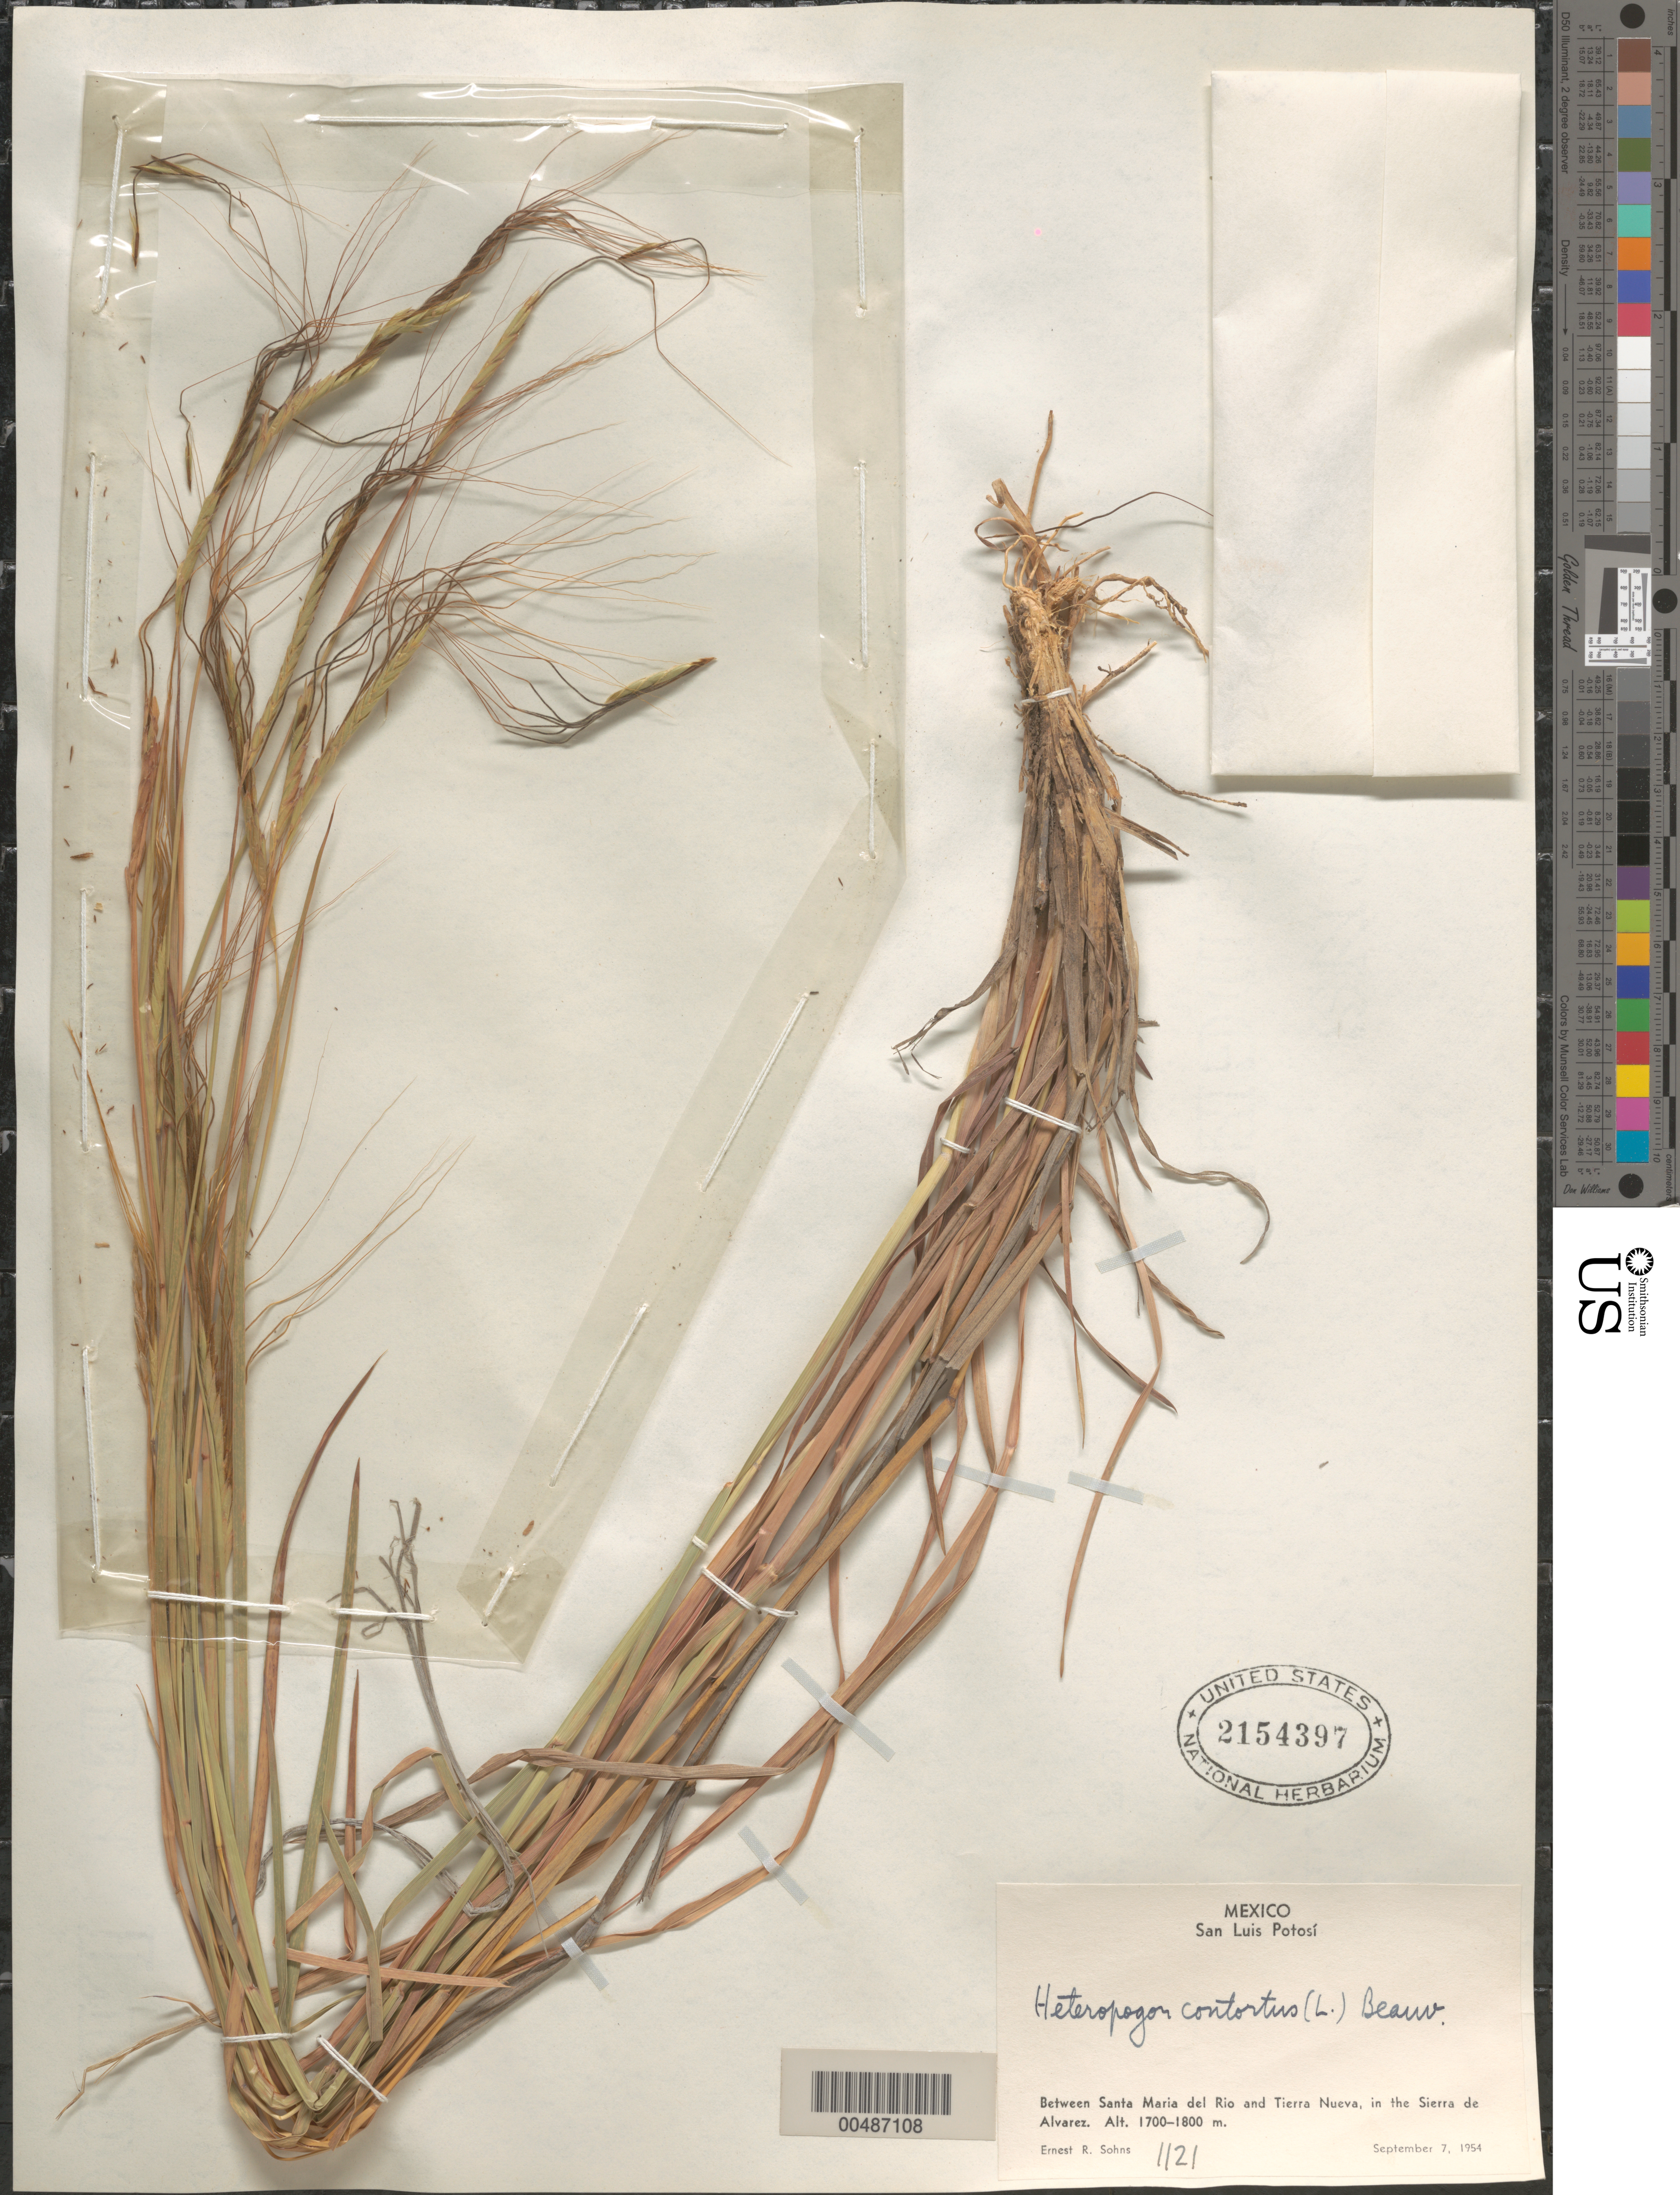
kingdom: Plantae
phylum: Tracheophyta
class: Liliopsida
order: Poales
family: Poaceae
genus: Heteropogon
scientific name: Heteropogon contortus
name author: (L.) P. Beauv. ex Roem. & Schult.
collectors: E. R. Sohns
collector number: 1121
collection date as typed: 7 Sep 1954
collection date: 1954-09-07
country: Mexico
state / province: San Luis Potosi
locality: Between Santa Maria del Rio & Tierra Nueva, in the Sierra de Alvarez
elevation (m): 1700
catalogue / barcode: US 2154397